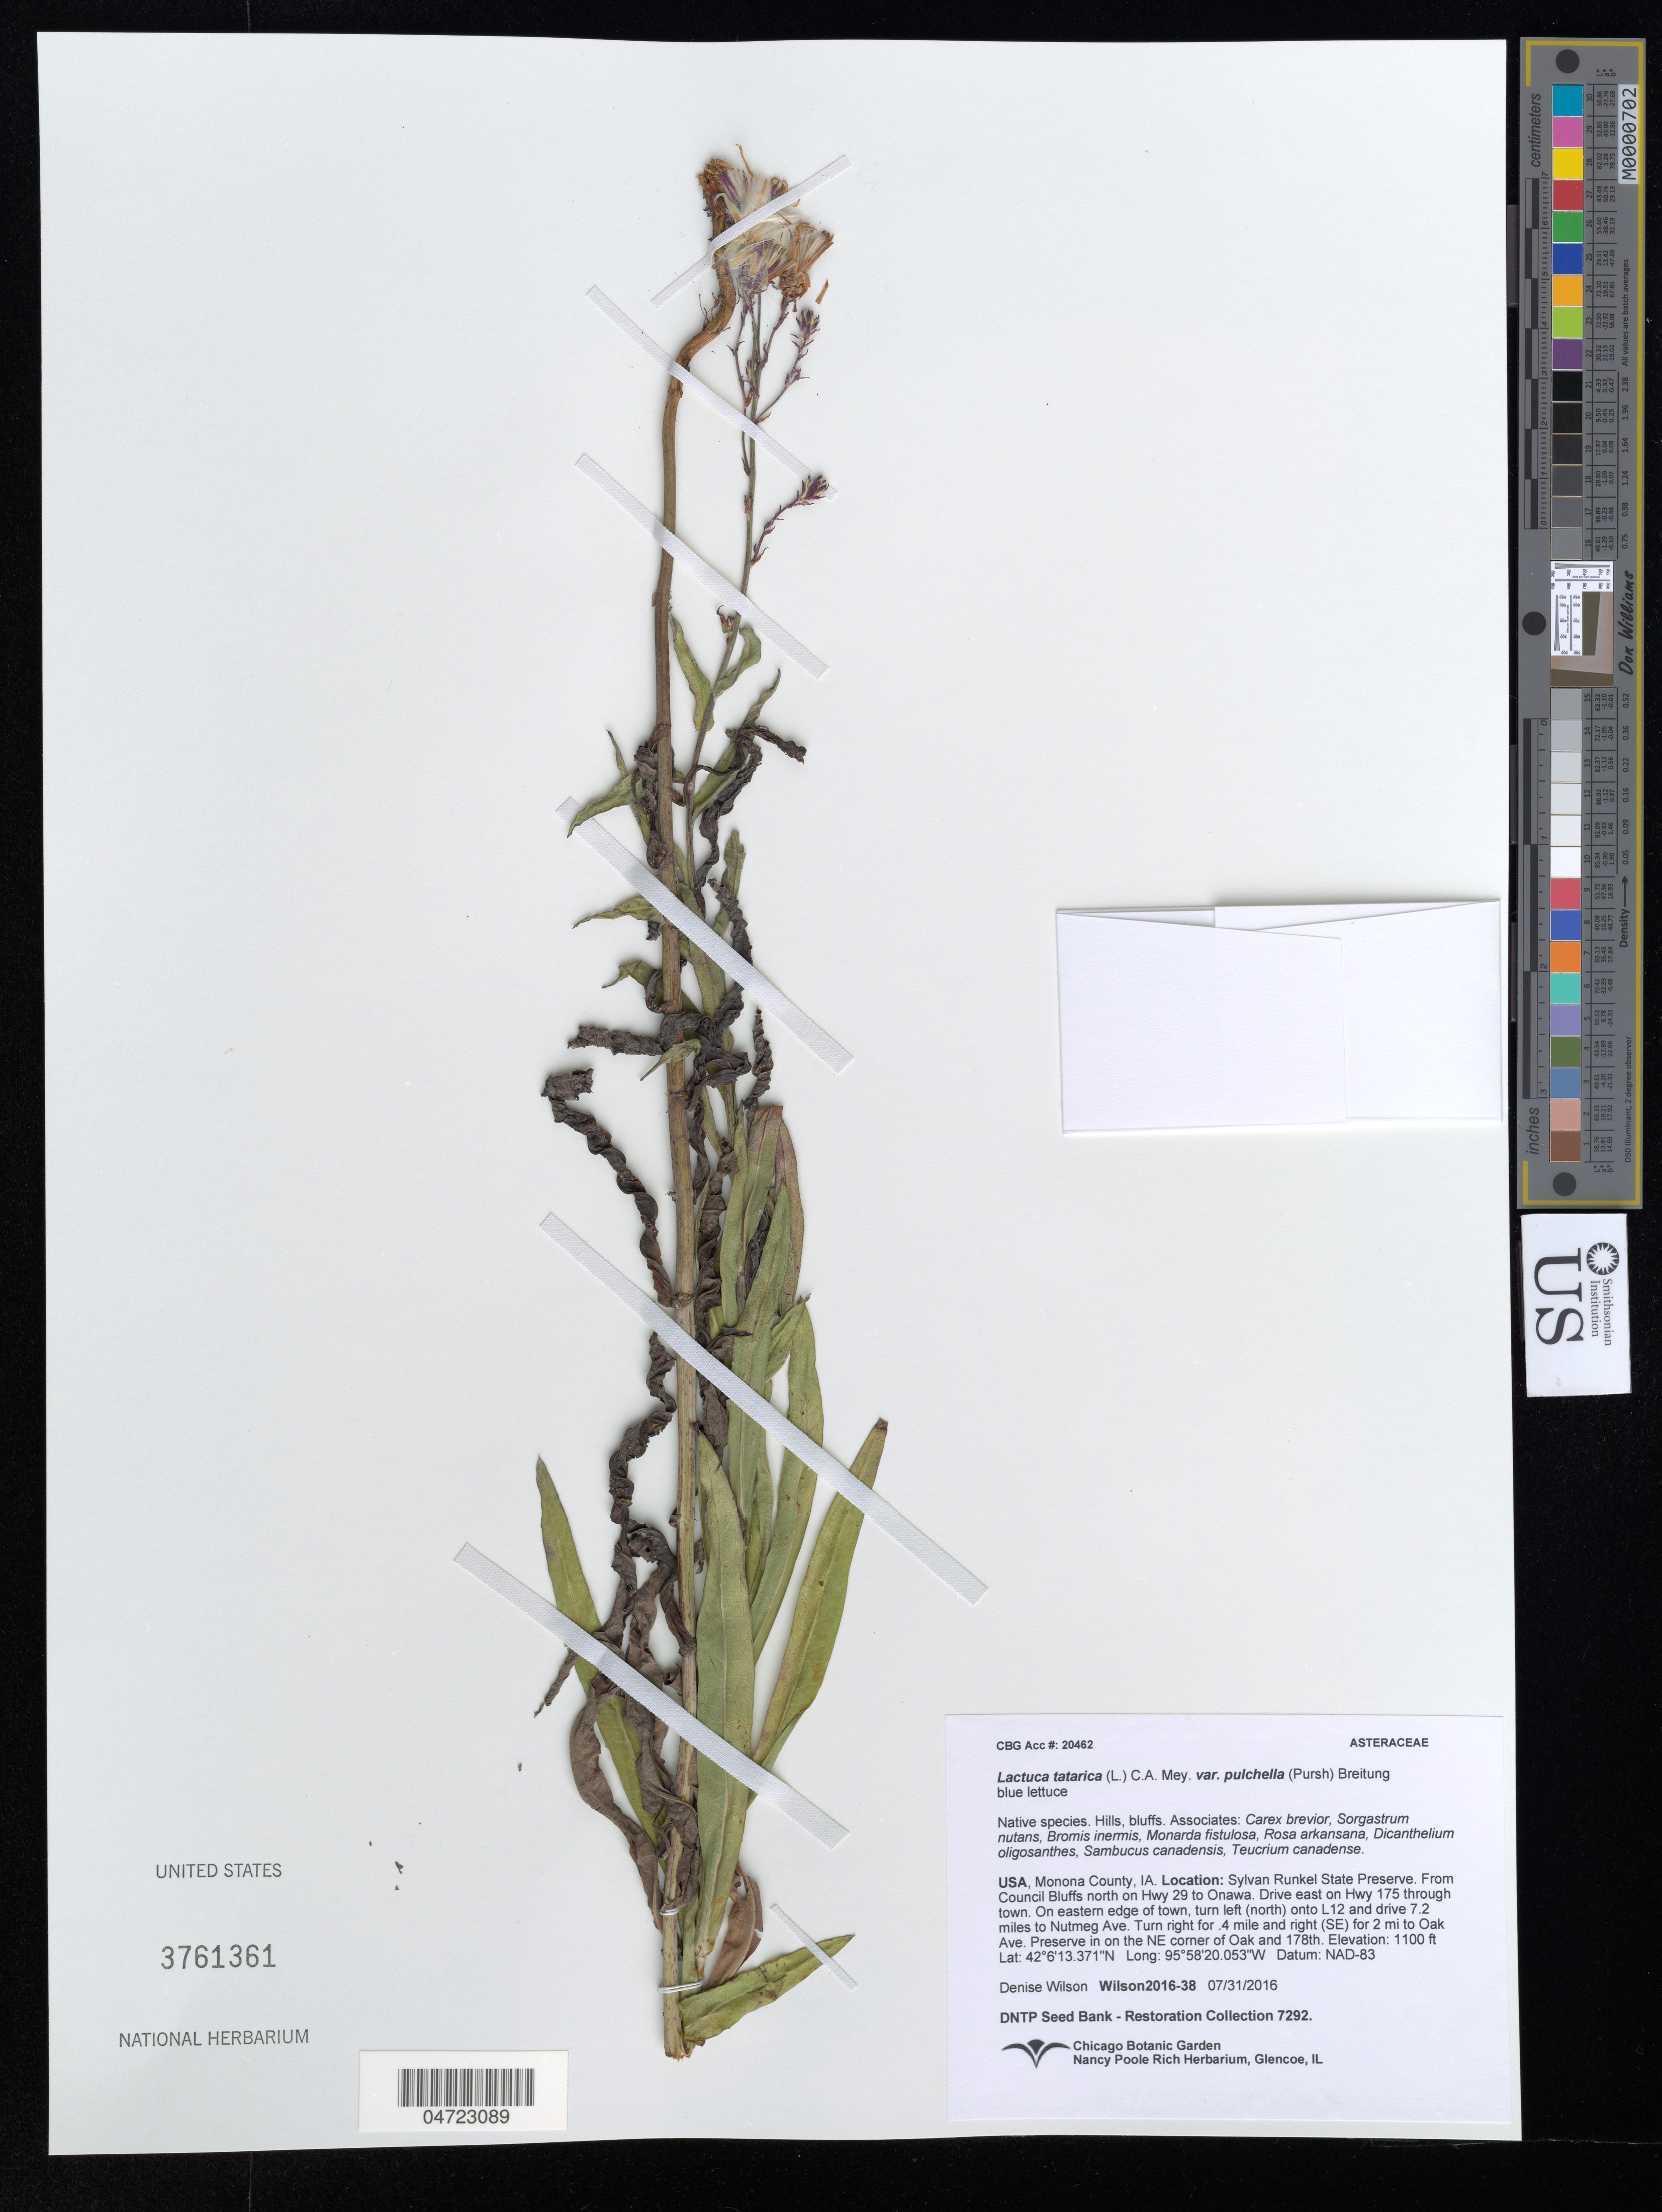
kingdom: Plantae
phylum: Tracheophyta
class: Magnoliopsida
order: Asterales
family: Asteraceae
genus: Lactuca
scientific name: Lactuca tatarica var. pulchella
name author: (Pursh) Breitung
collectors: D. Wilson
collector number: Wilson2016-38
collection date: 2016-07-31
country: United States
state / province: Iowa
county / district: Monona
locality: Monona County. Sylvan Runkel State Preserve. From Council Bluffs north on Hwy 29 to Onawa. Drive east on Hwy 175 through town. On eastern edge of town, turn left (north) onto L12 and drive 7.2 miles to Nutmeg Ave. Turn right for .4 mile and right (SE) for 2 mi to Oak Ave. Preserve in on the NE corner of Oak and 178th.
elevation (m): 335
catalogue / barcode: US 3761361